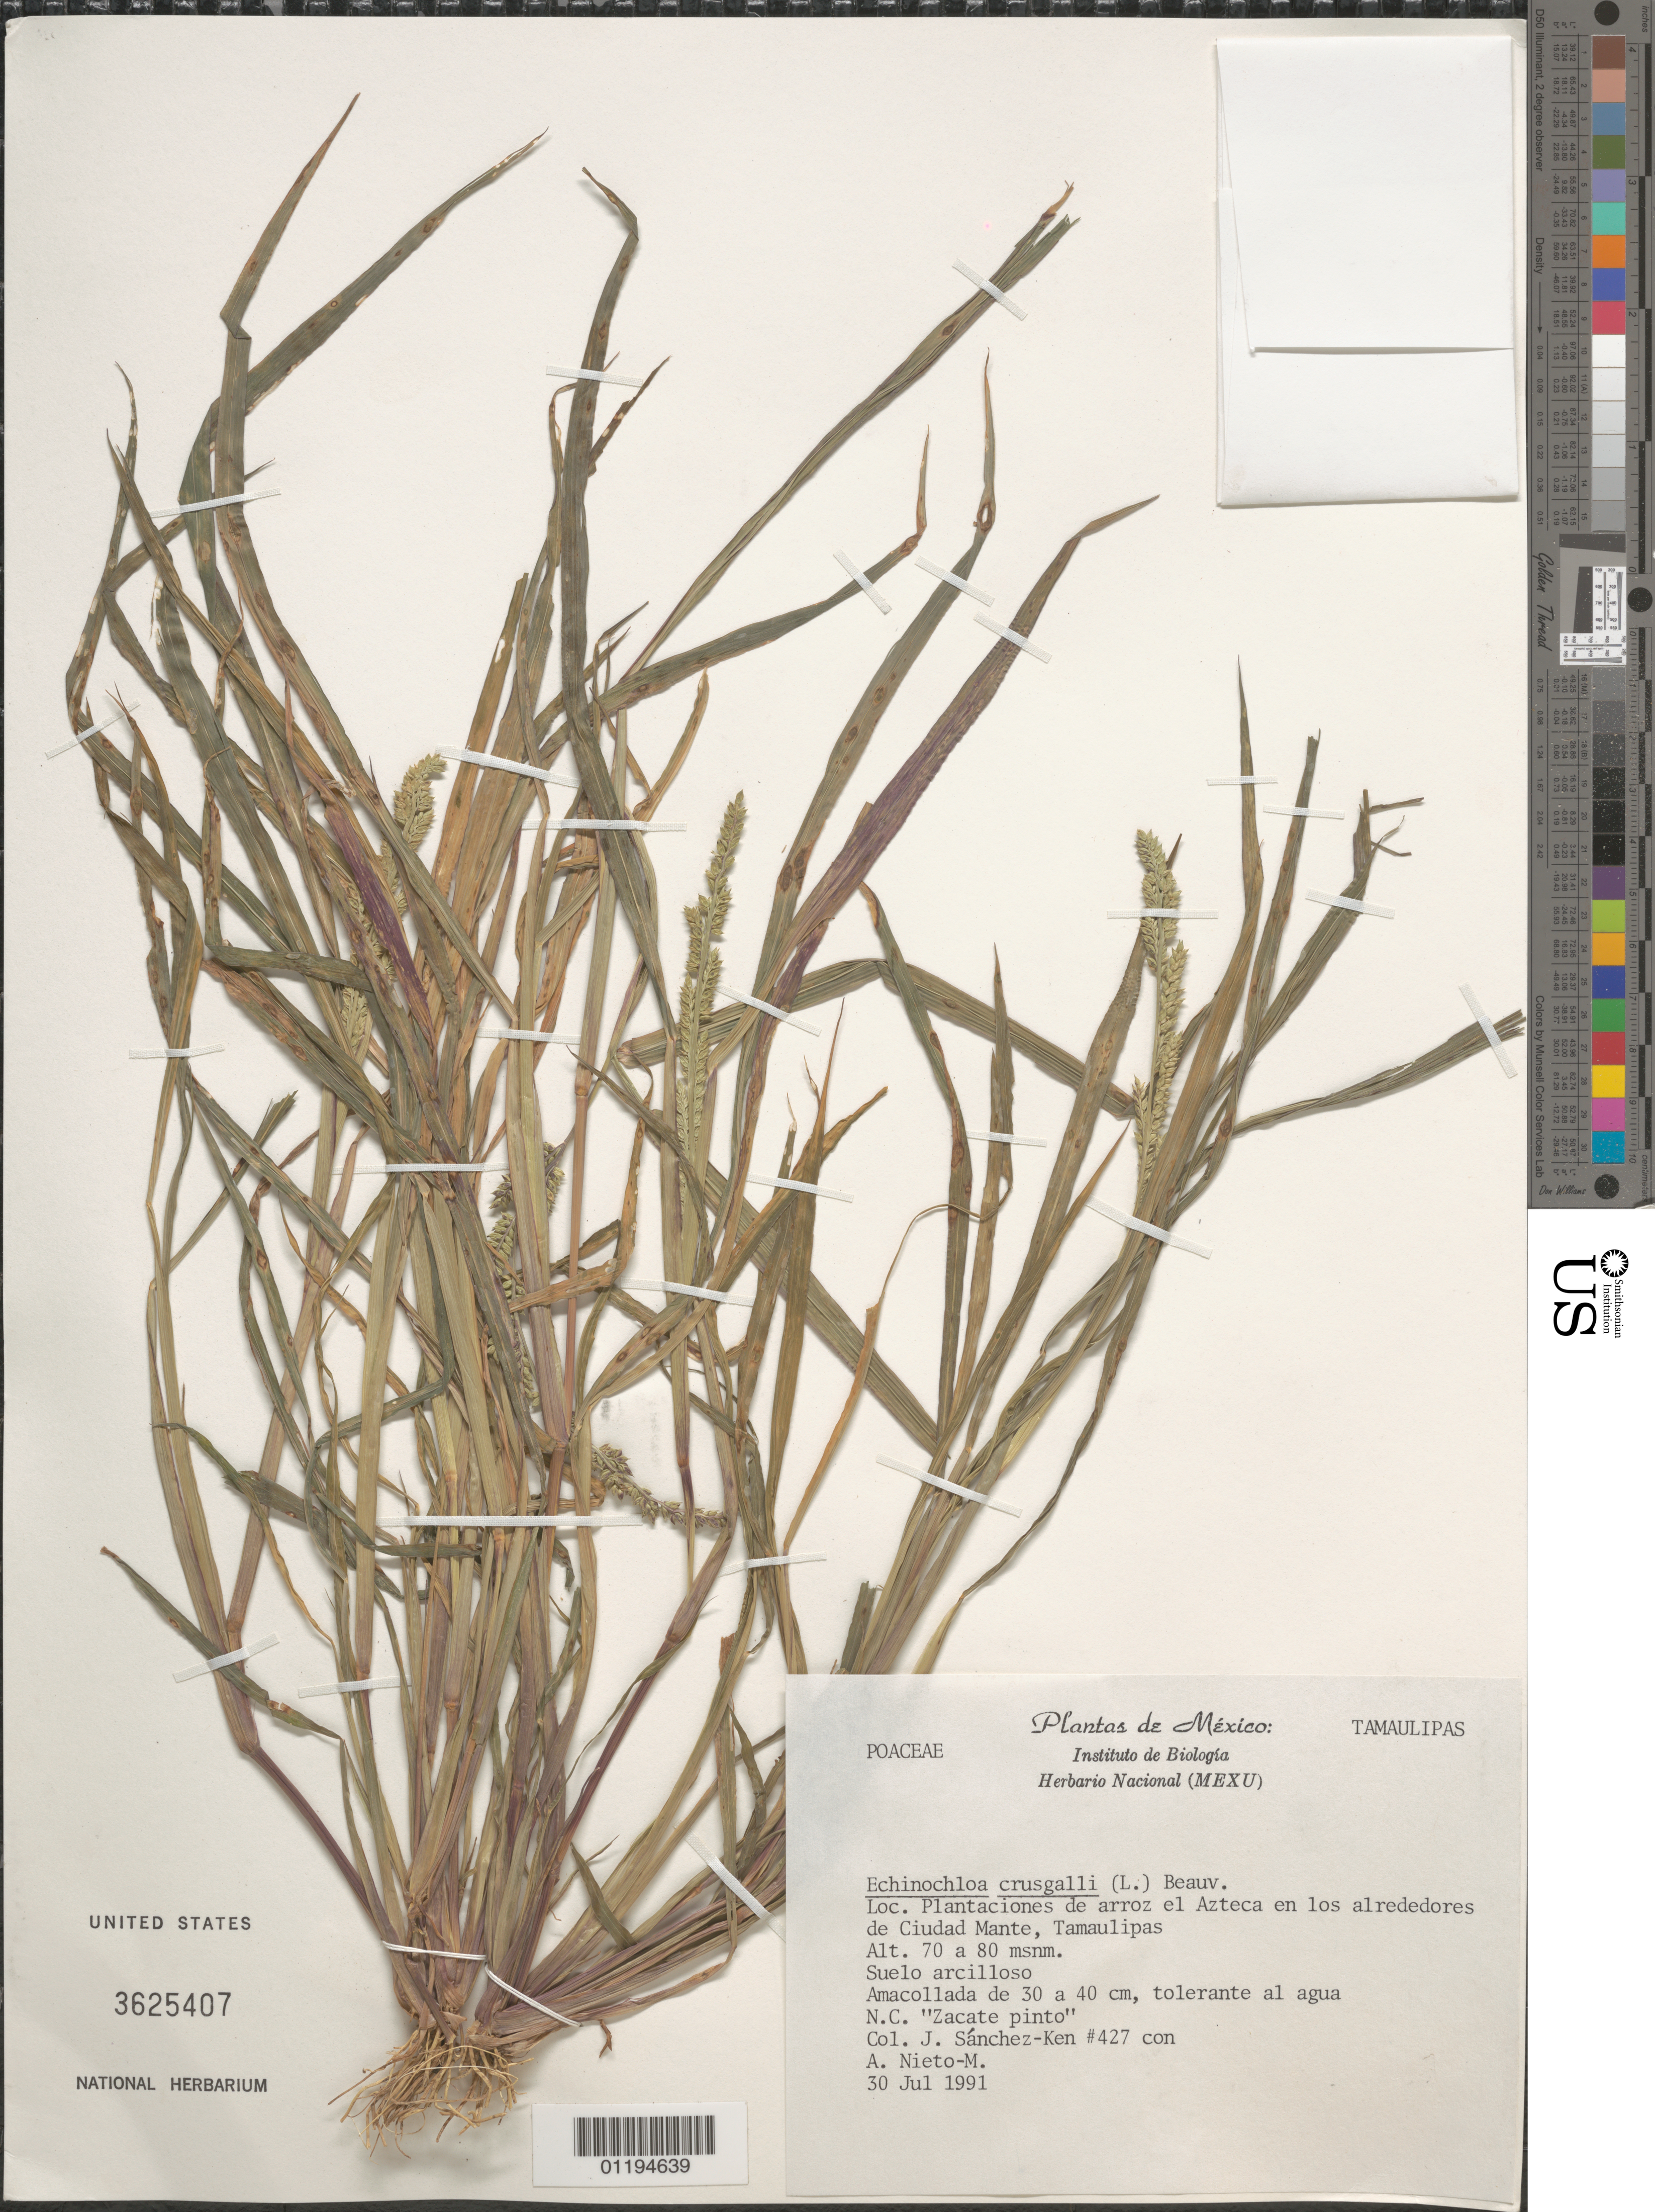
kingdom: Plantae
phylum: Tracheophyta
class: Liliopsida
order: Poales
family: Poaceae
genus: Echinochloa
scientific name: Echinochloa crus-galli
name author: (L.) P. Beauv.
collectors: J. G. Sánchez-Ken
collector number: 427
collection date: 1991-07-30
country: Mexico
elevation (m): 70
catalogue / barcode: US 3625407